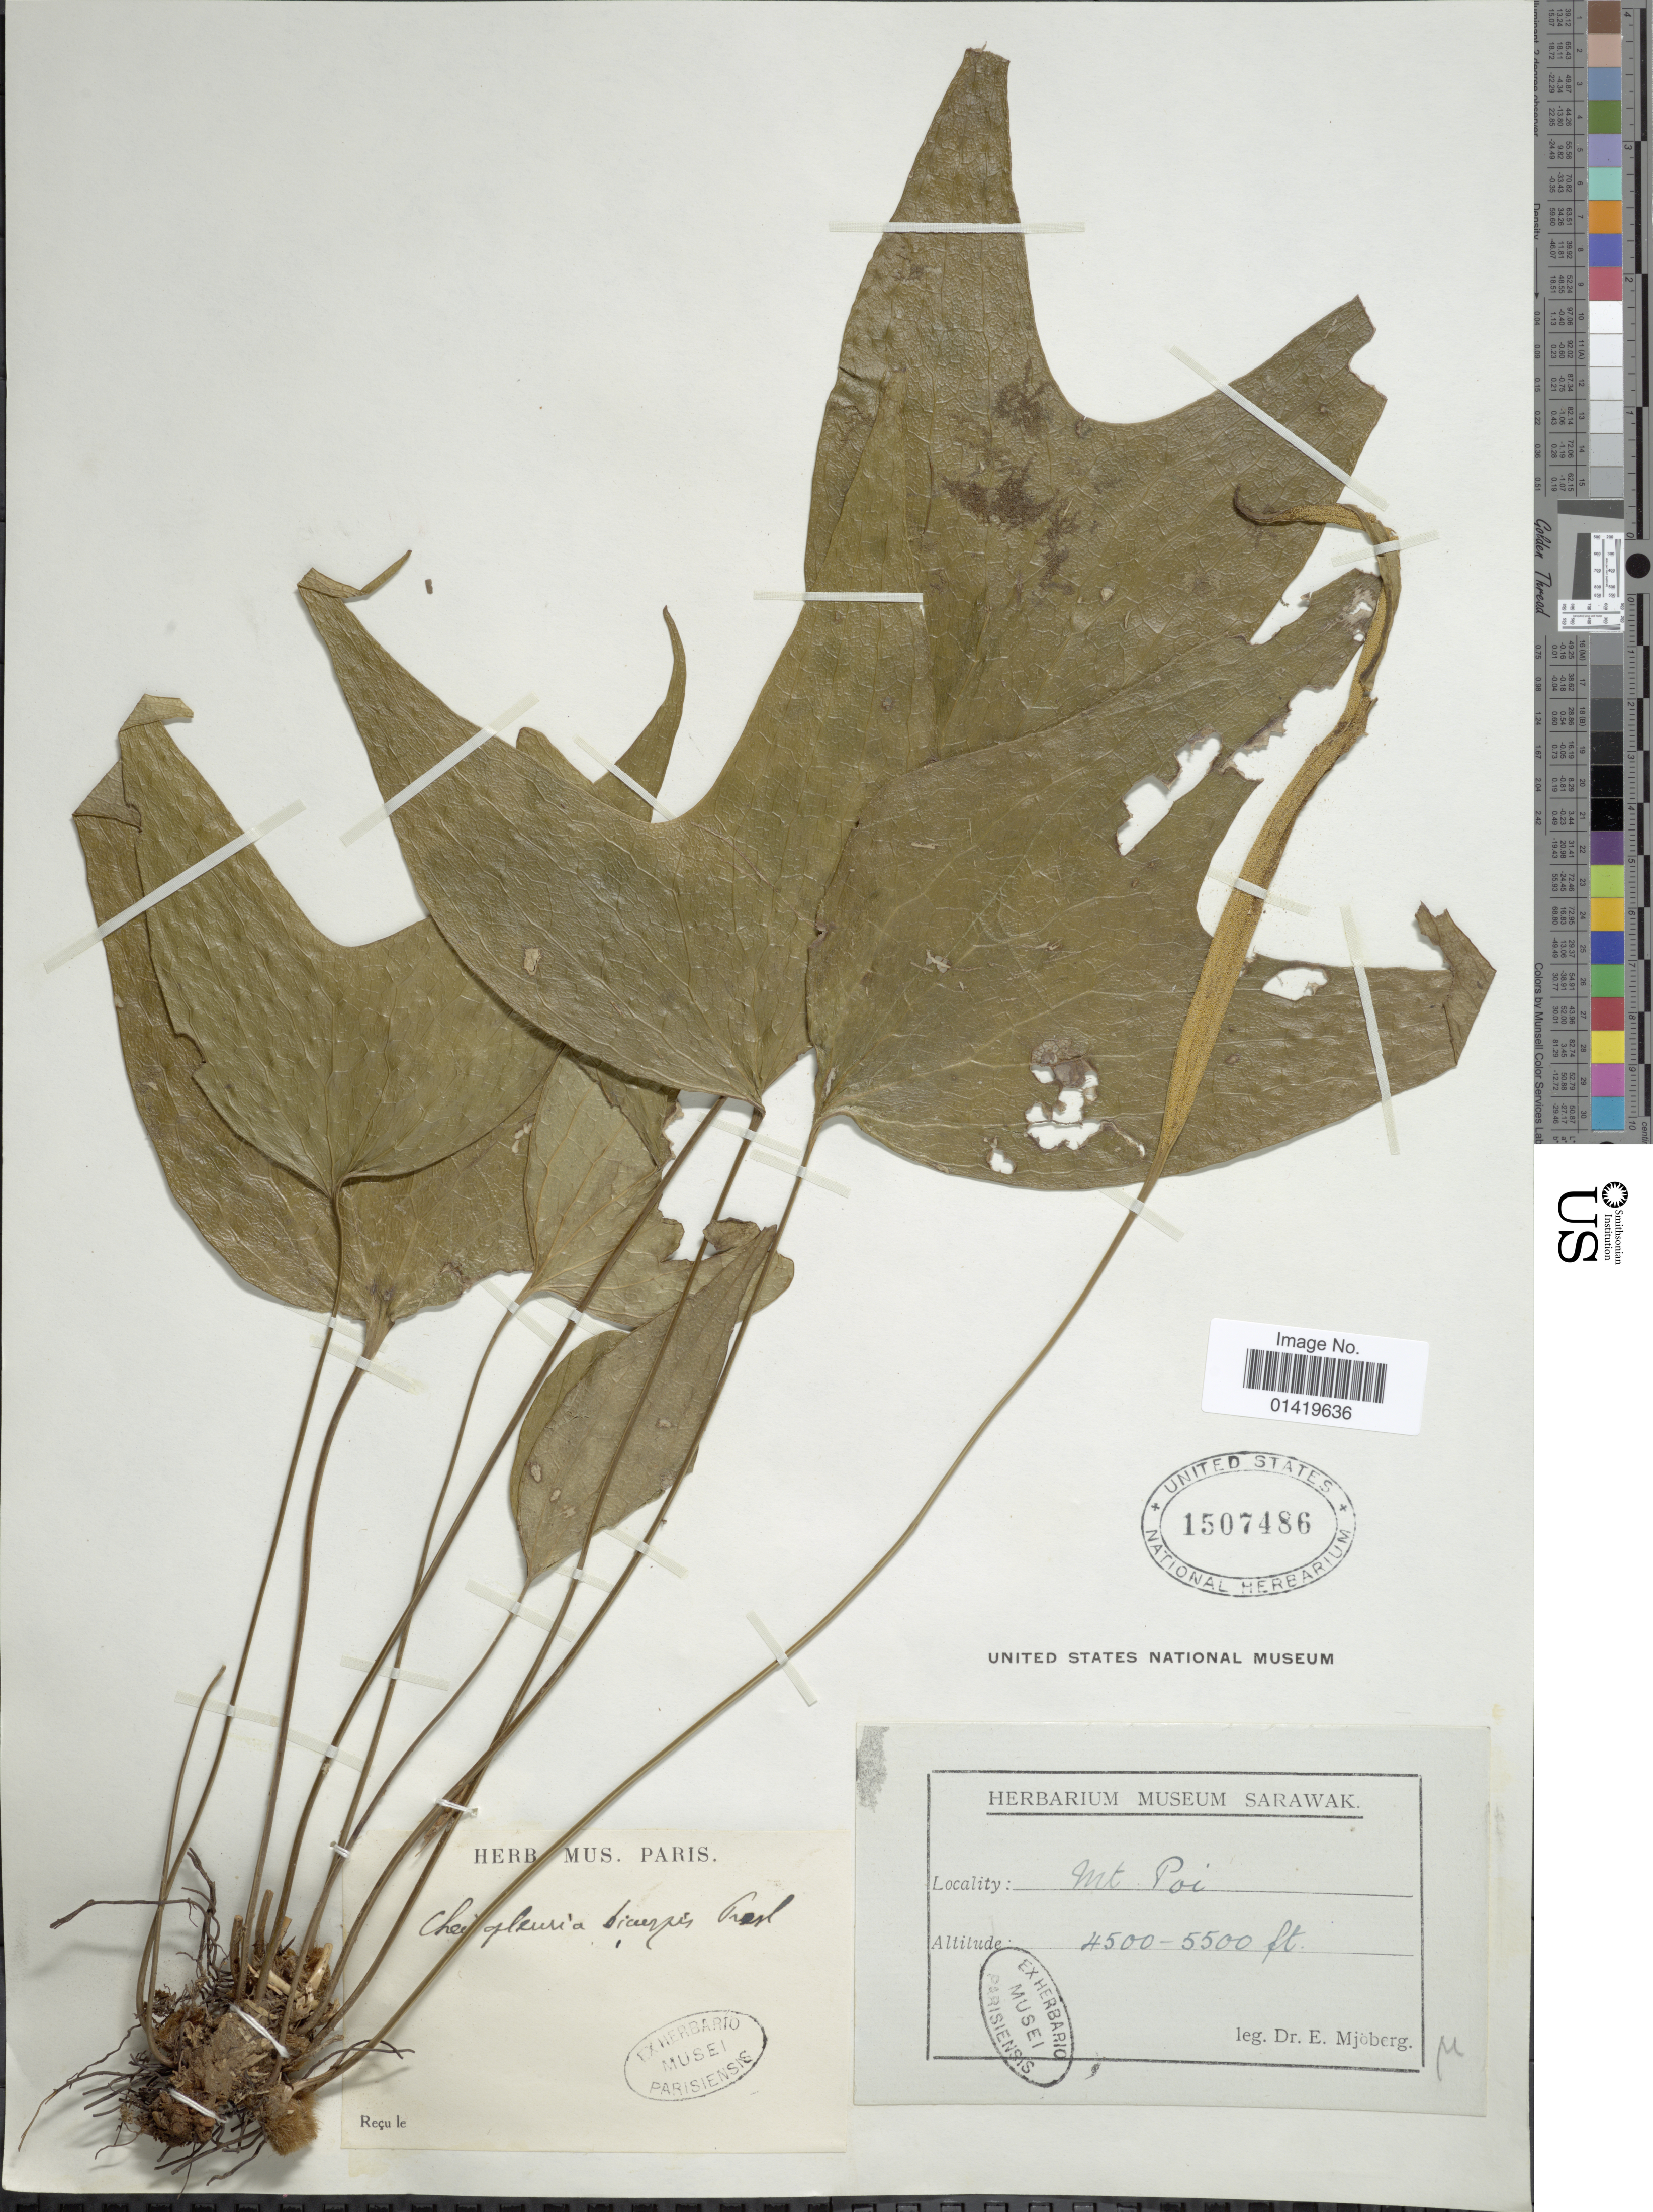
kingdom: Plantae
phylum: Tracheophyta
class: Polypodiopsida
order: Gleicheniales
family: Dipteridaceae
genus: Cheiropleuria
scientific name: Cheiropleuria bicuspis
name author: (Blume) C. Presl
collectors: E. Mjoberg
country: Malaysia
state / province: Sarawak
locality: Mt Poi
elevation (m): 1372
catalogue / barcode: US 1507486